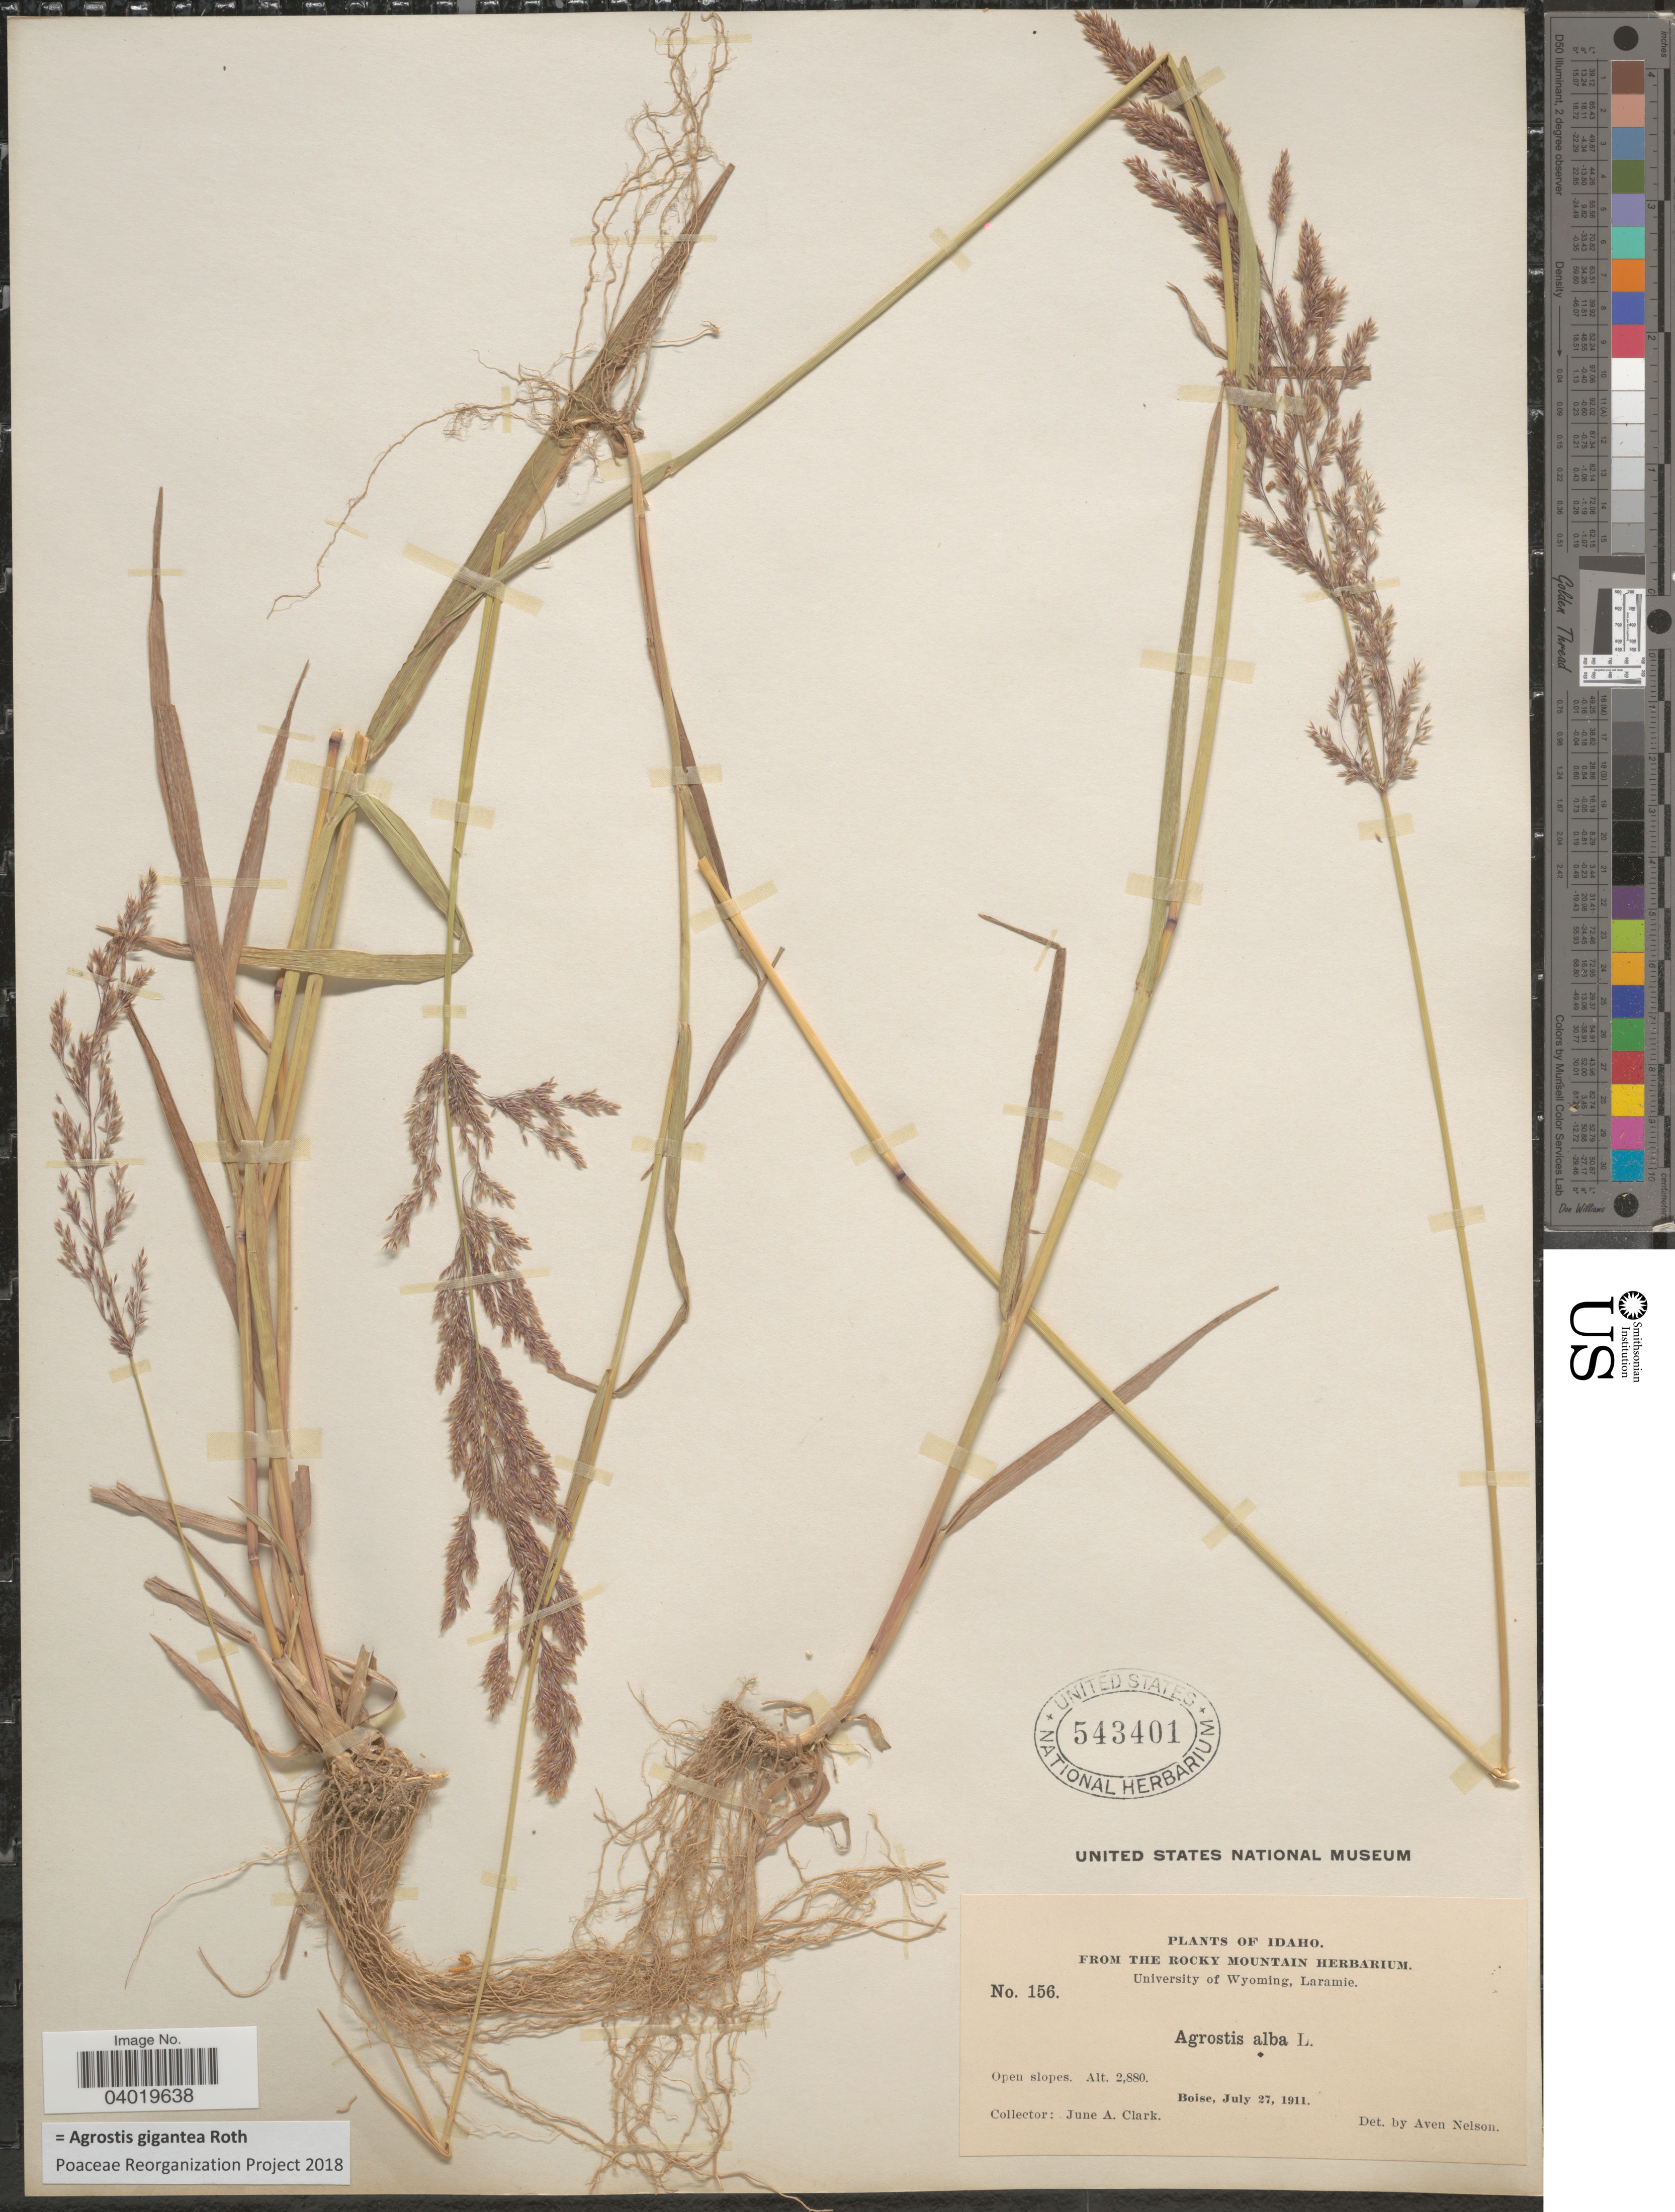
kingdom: Plantae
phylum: Tracheophyta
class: Liliopsida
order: Poales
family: Poaceae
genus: Agrostis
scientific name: Agrostis gigantea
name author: Roth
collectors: J. A. Clark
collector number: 156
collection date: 1911-07-27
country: United States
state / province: Idaho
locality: Boise.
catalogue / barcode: US 543401